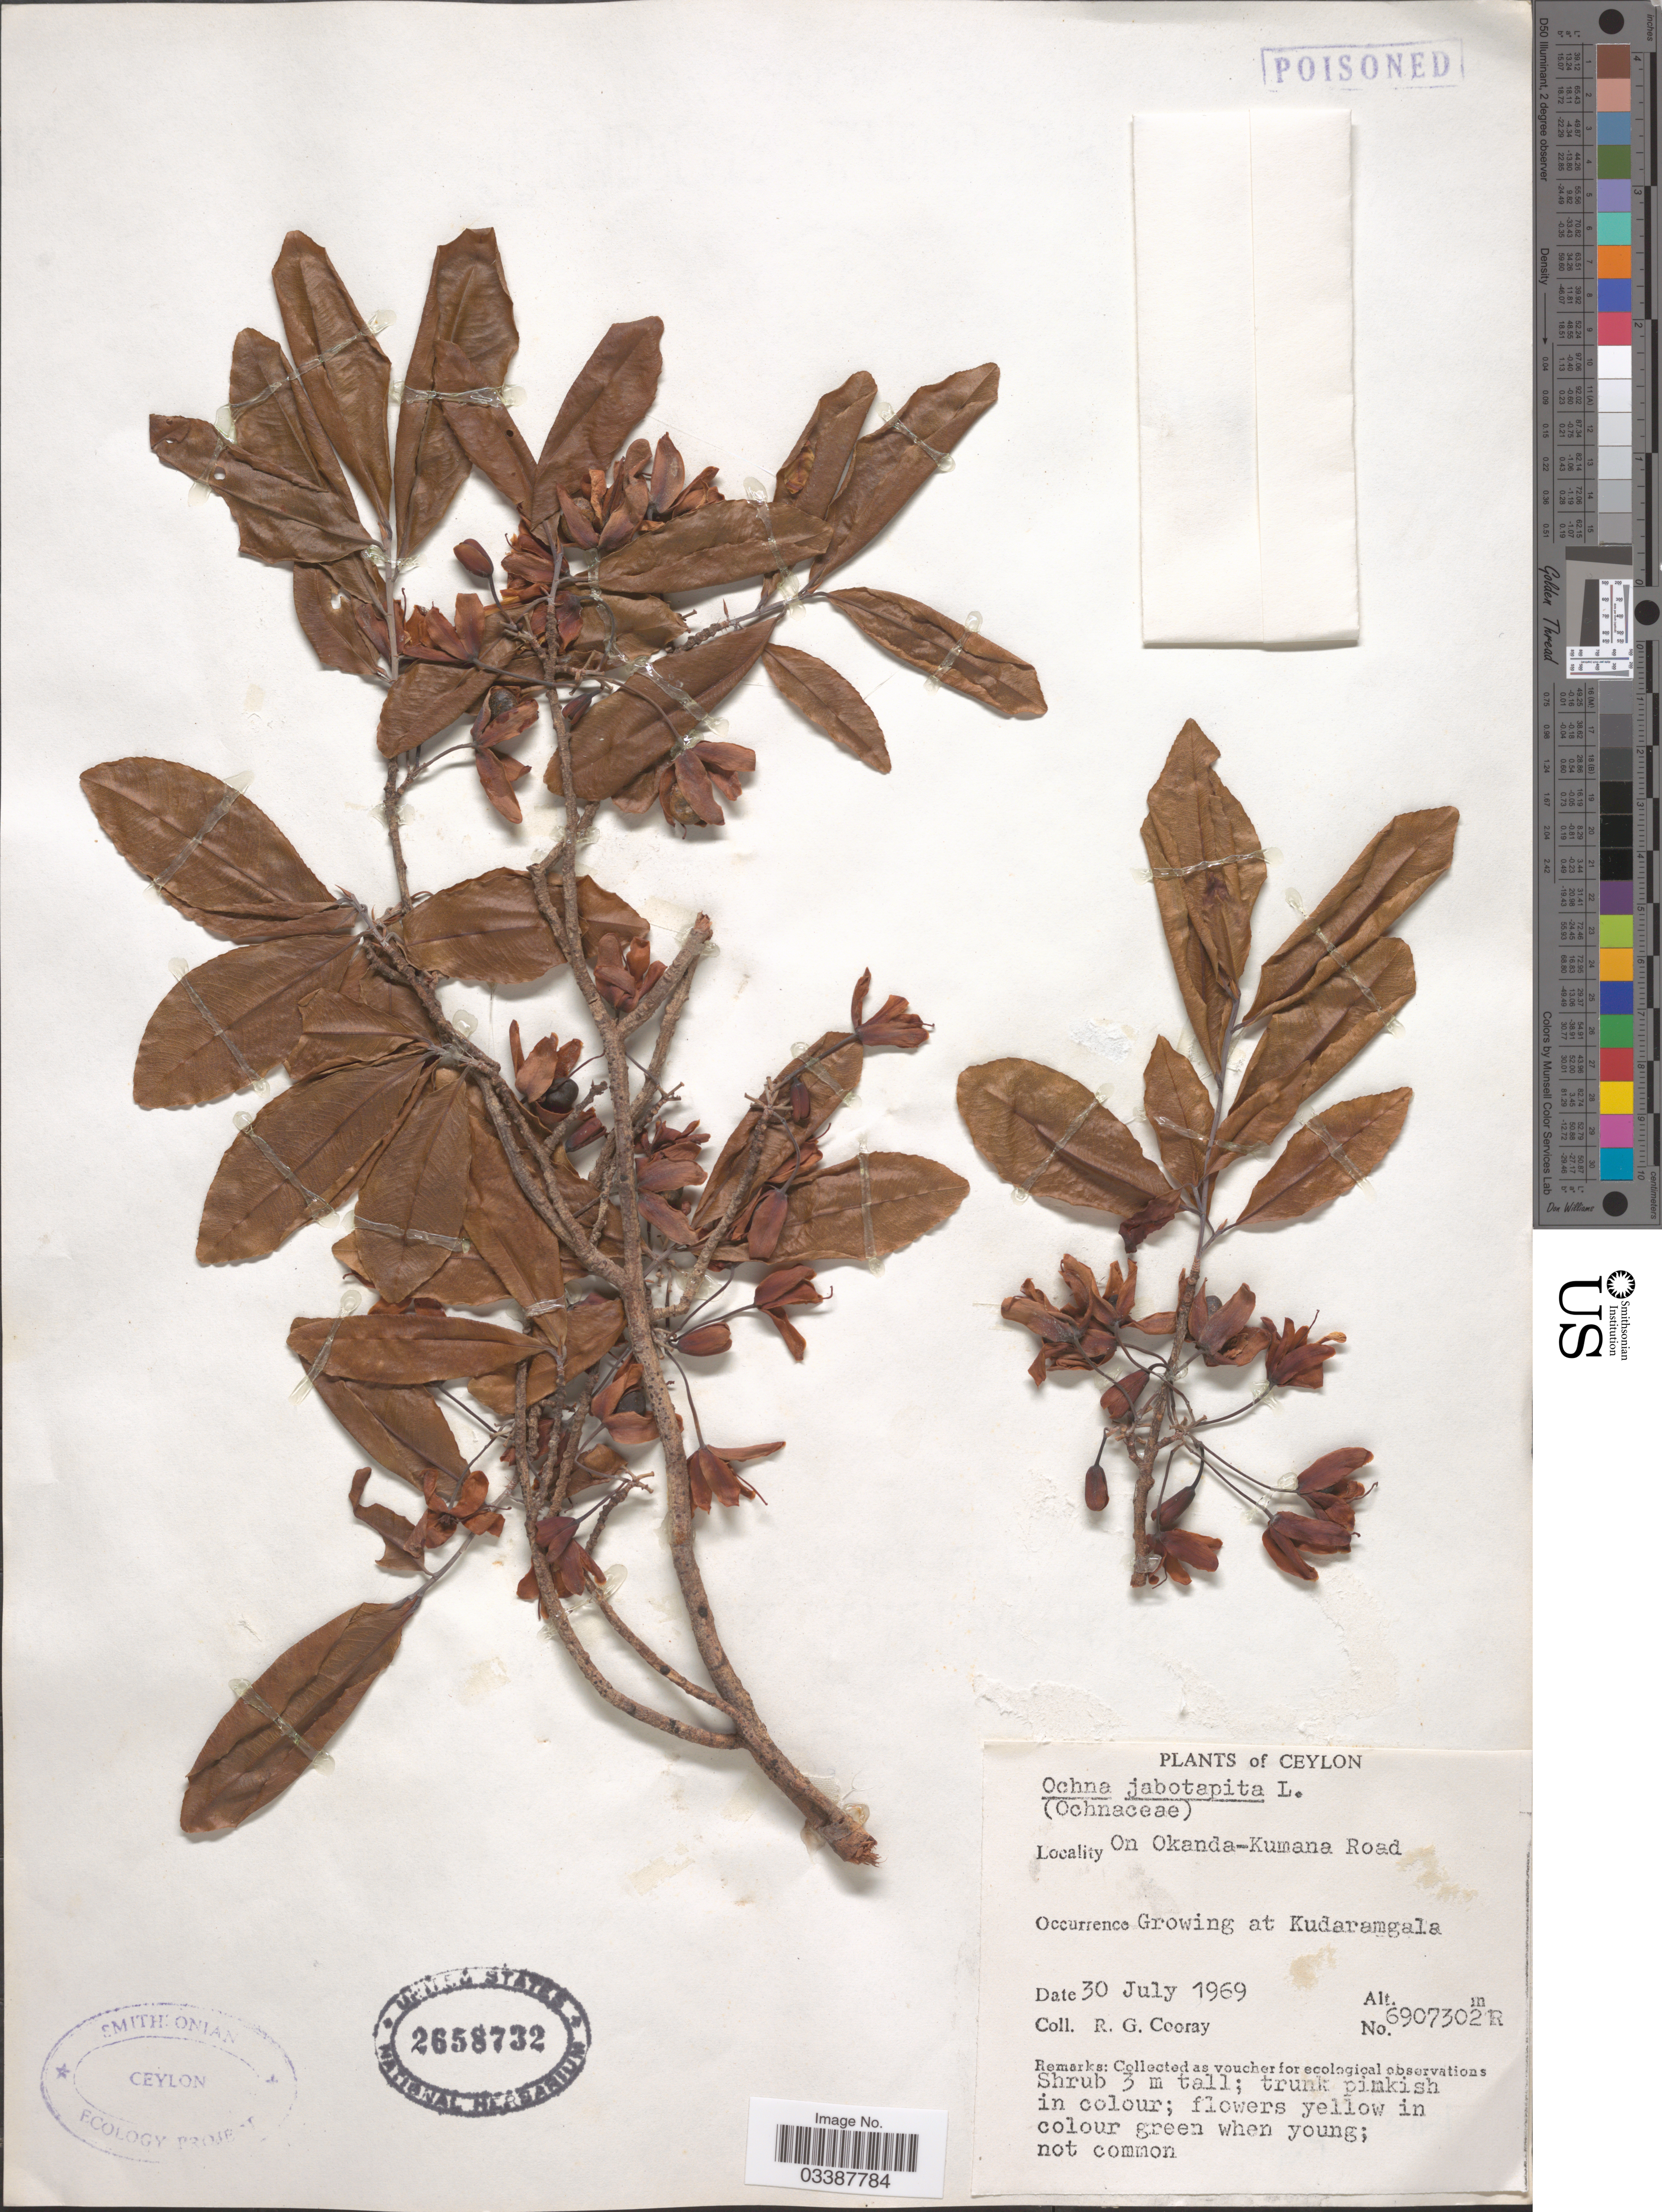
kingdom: Plantae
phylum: Tracheophyta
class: Magnoliopsida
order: Malpighiales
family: Ochnaceae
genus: Ochna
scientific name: Ochna jabotapita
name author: L.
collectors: R. Cooray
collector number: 6907302R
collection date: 1969-07-30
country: Sri Lanka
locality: Ceylon. On Okanda-Kumana Road. Kudaramgala.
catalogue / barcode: US 2658732